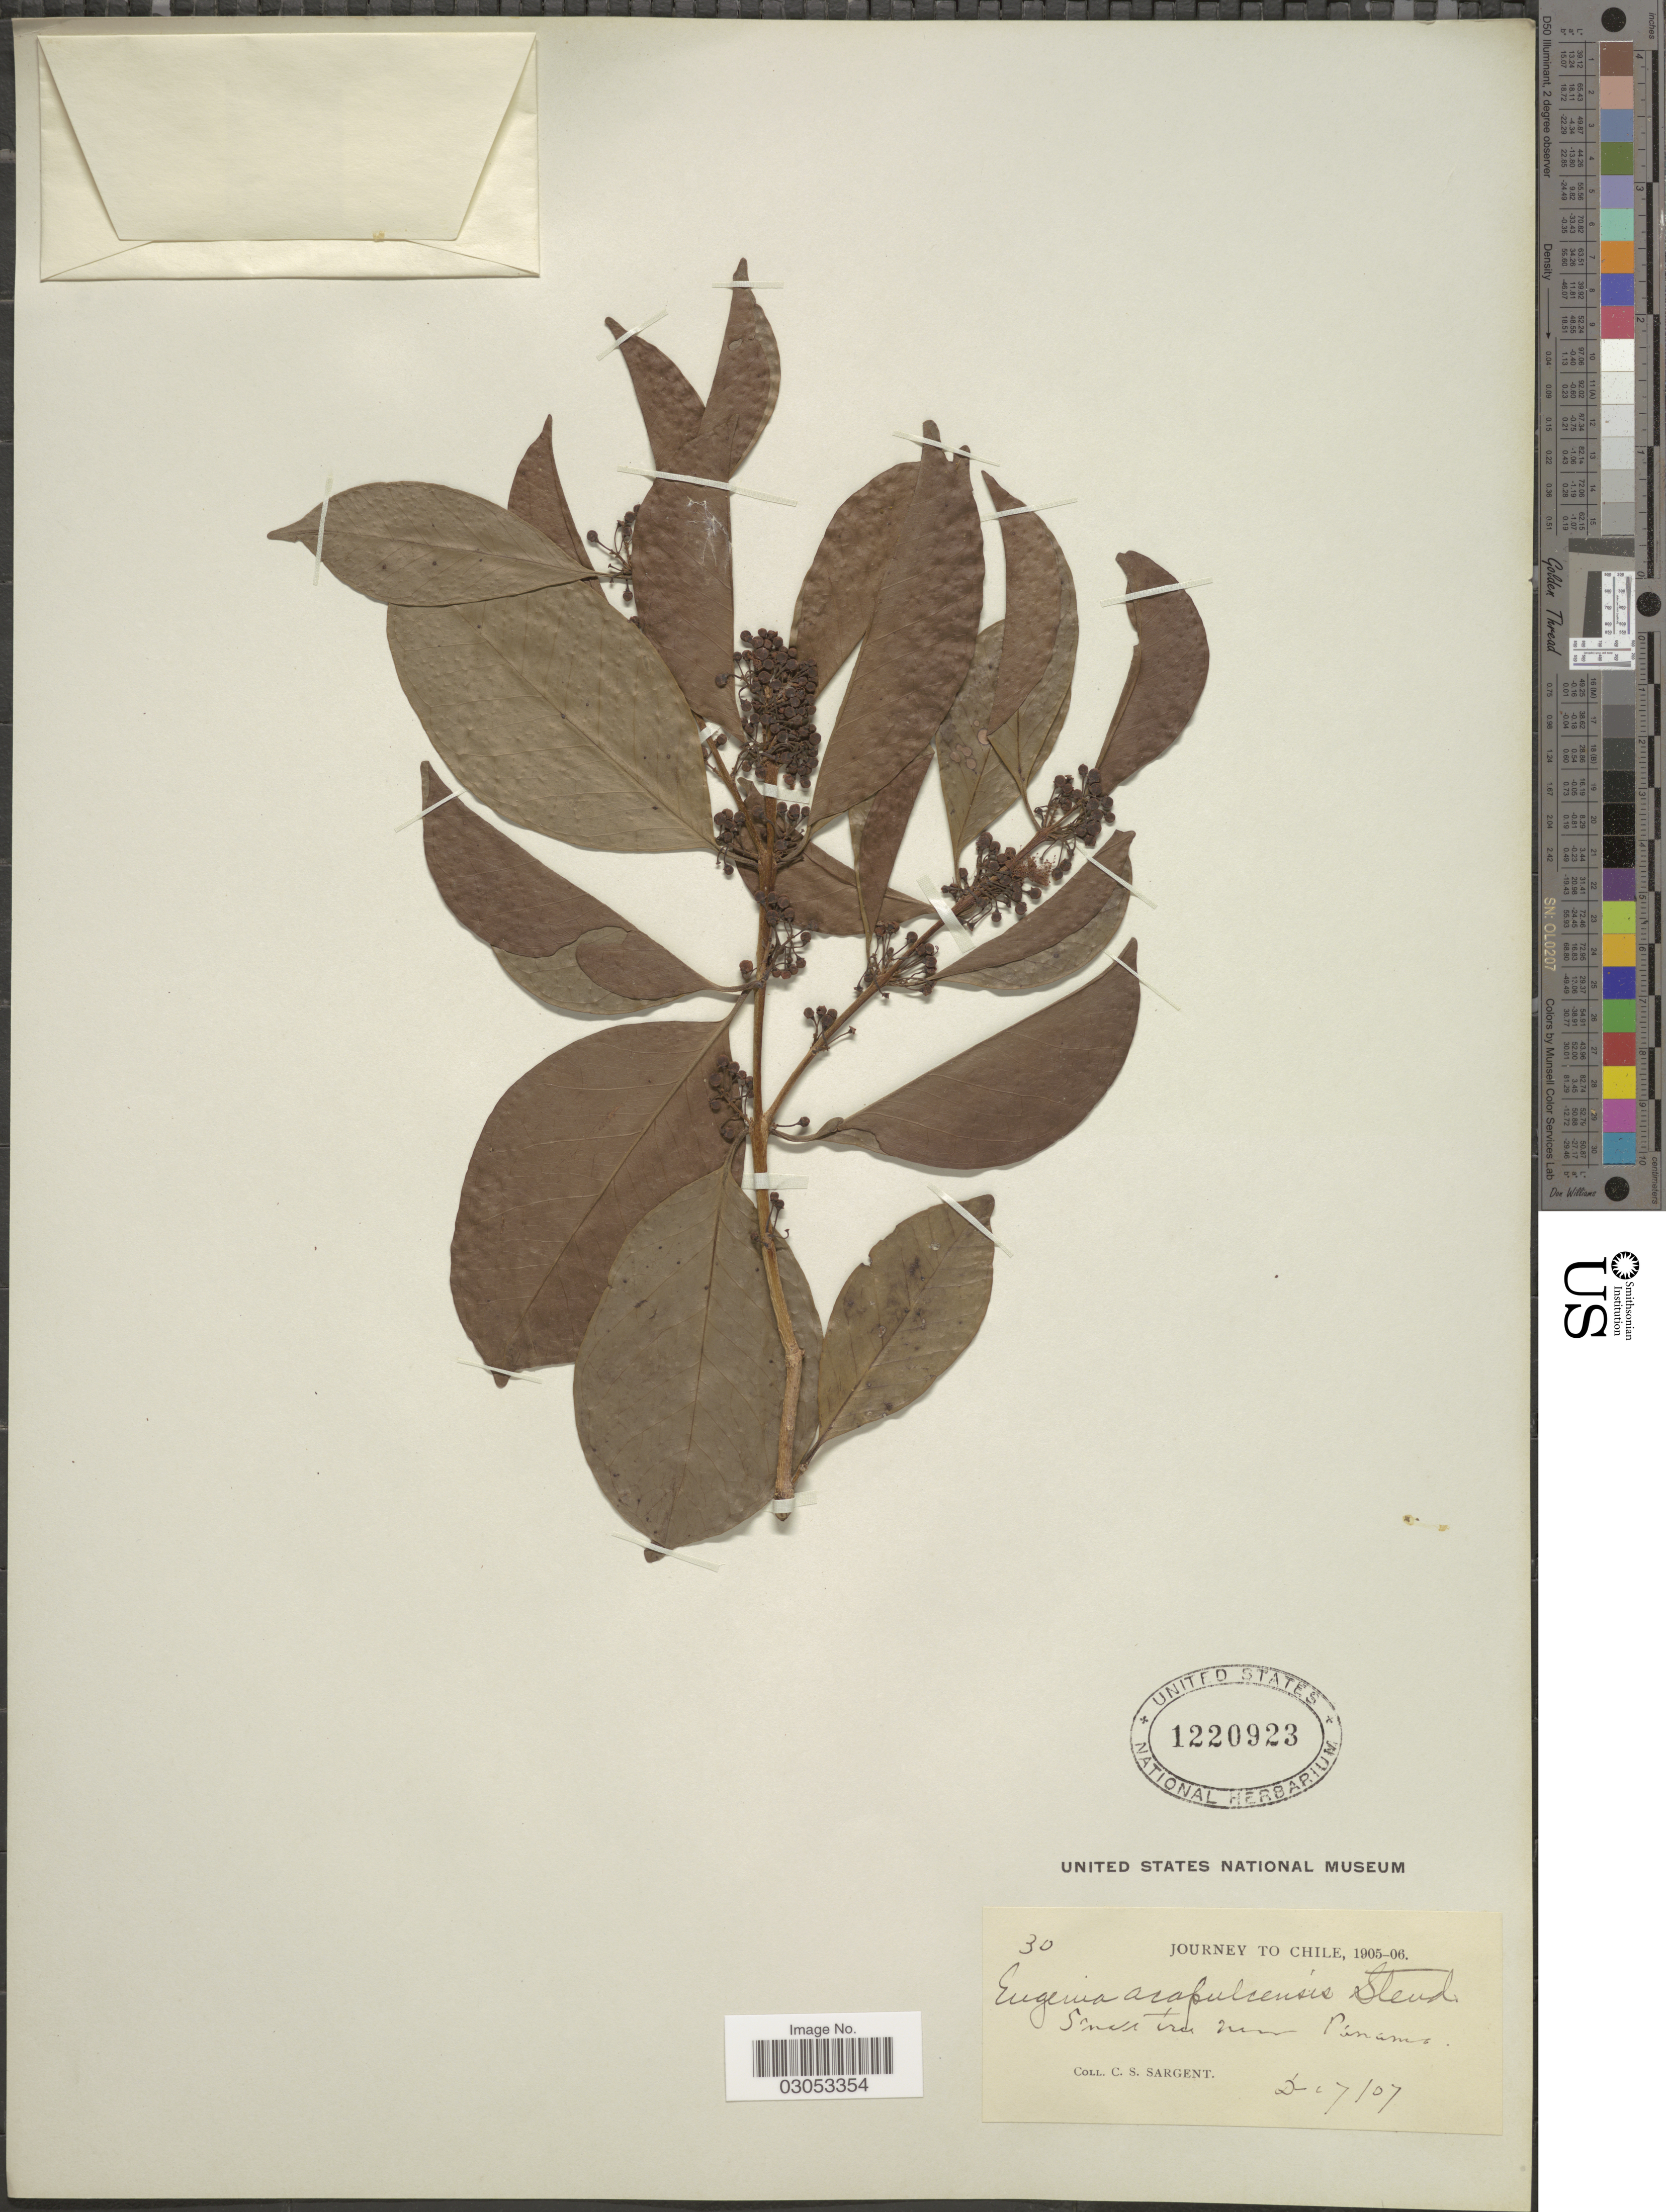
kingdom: Plantae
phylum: Tracheophyta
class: Magnoliopsida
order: Myrtales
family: Myrtaceae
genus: Eugenia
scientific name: Eugenia acapulcensis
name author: Steud.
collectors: C. S. Sargent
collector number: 30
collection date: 1907-12-07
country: Panama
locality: Small tree near Pánama.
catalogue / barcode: US 1220923